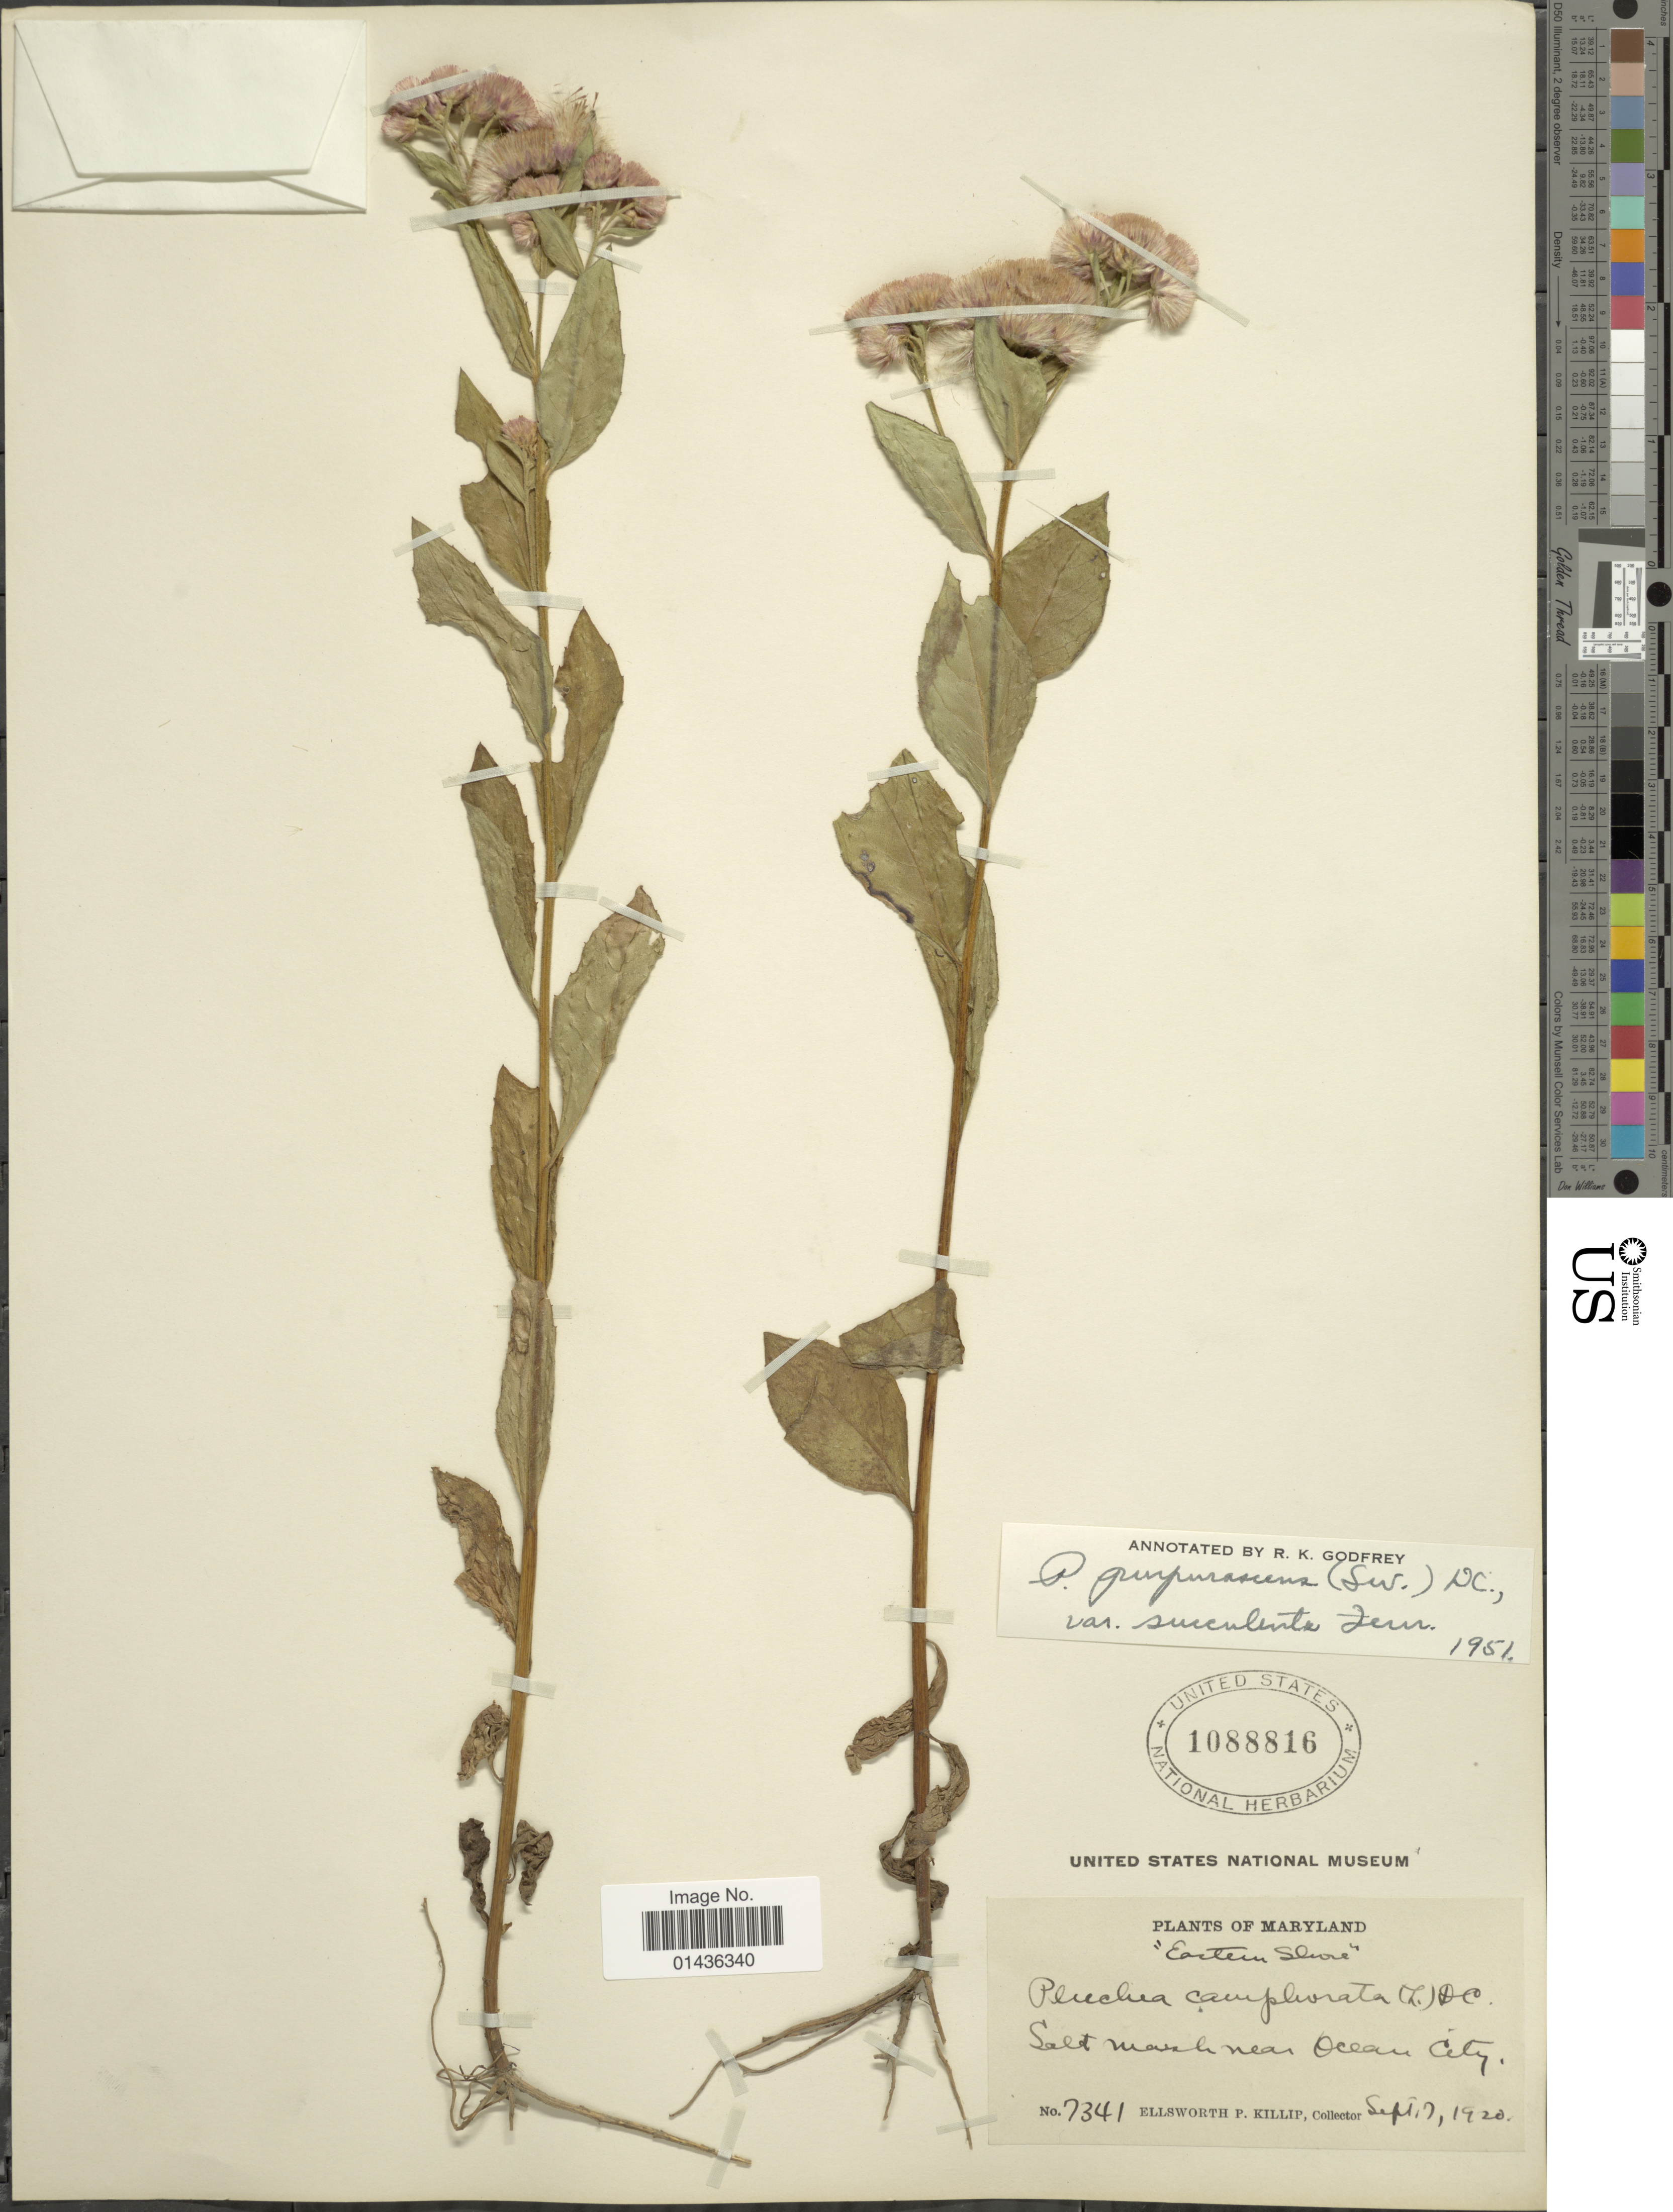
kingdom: Plantae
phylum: Tracheophyta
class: Magnoliopsida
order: Asterales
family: Asteraceae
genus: Pluchea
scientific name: Pluchea odorata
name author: (L.) Cass.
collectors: E. P. Killip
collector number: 7341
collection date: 1920-09-07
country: United States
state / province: Maryland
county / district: Worcester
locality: Near Ocean City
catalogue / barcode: US 1088816